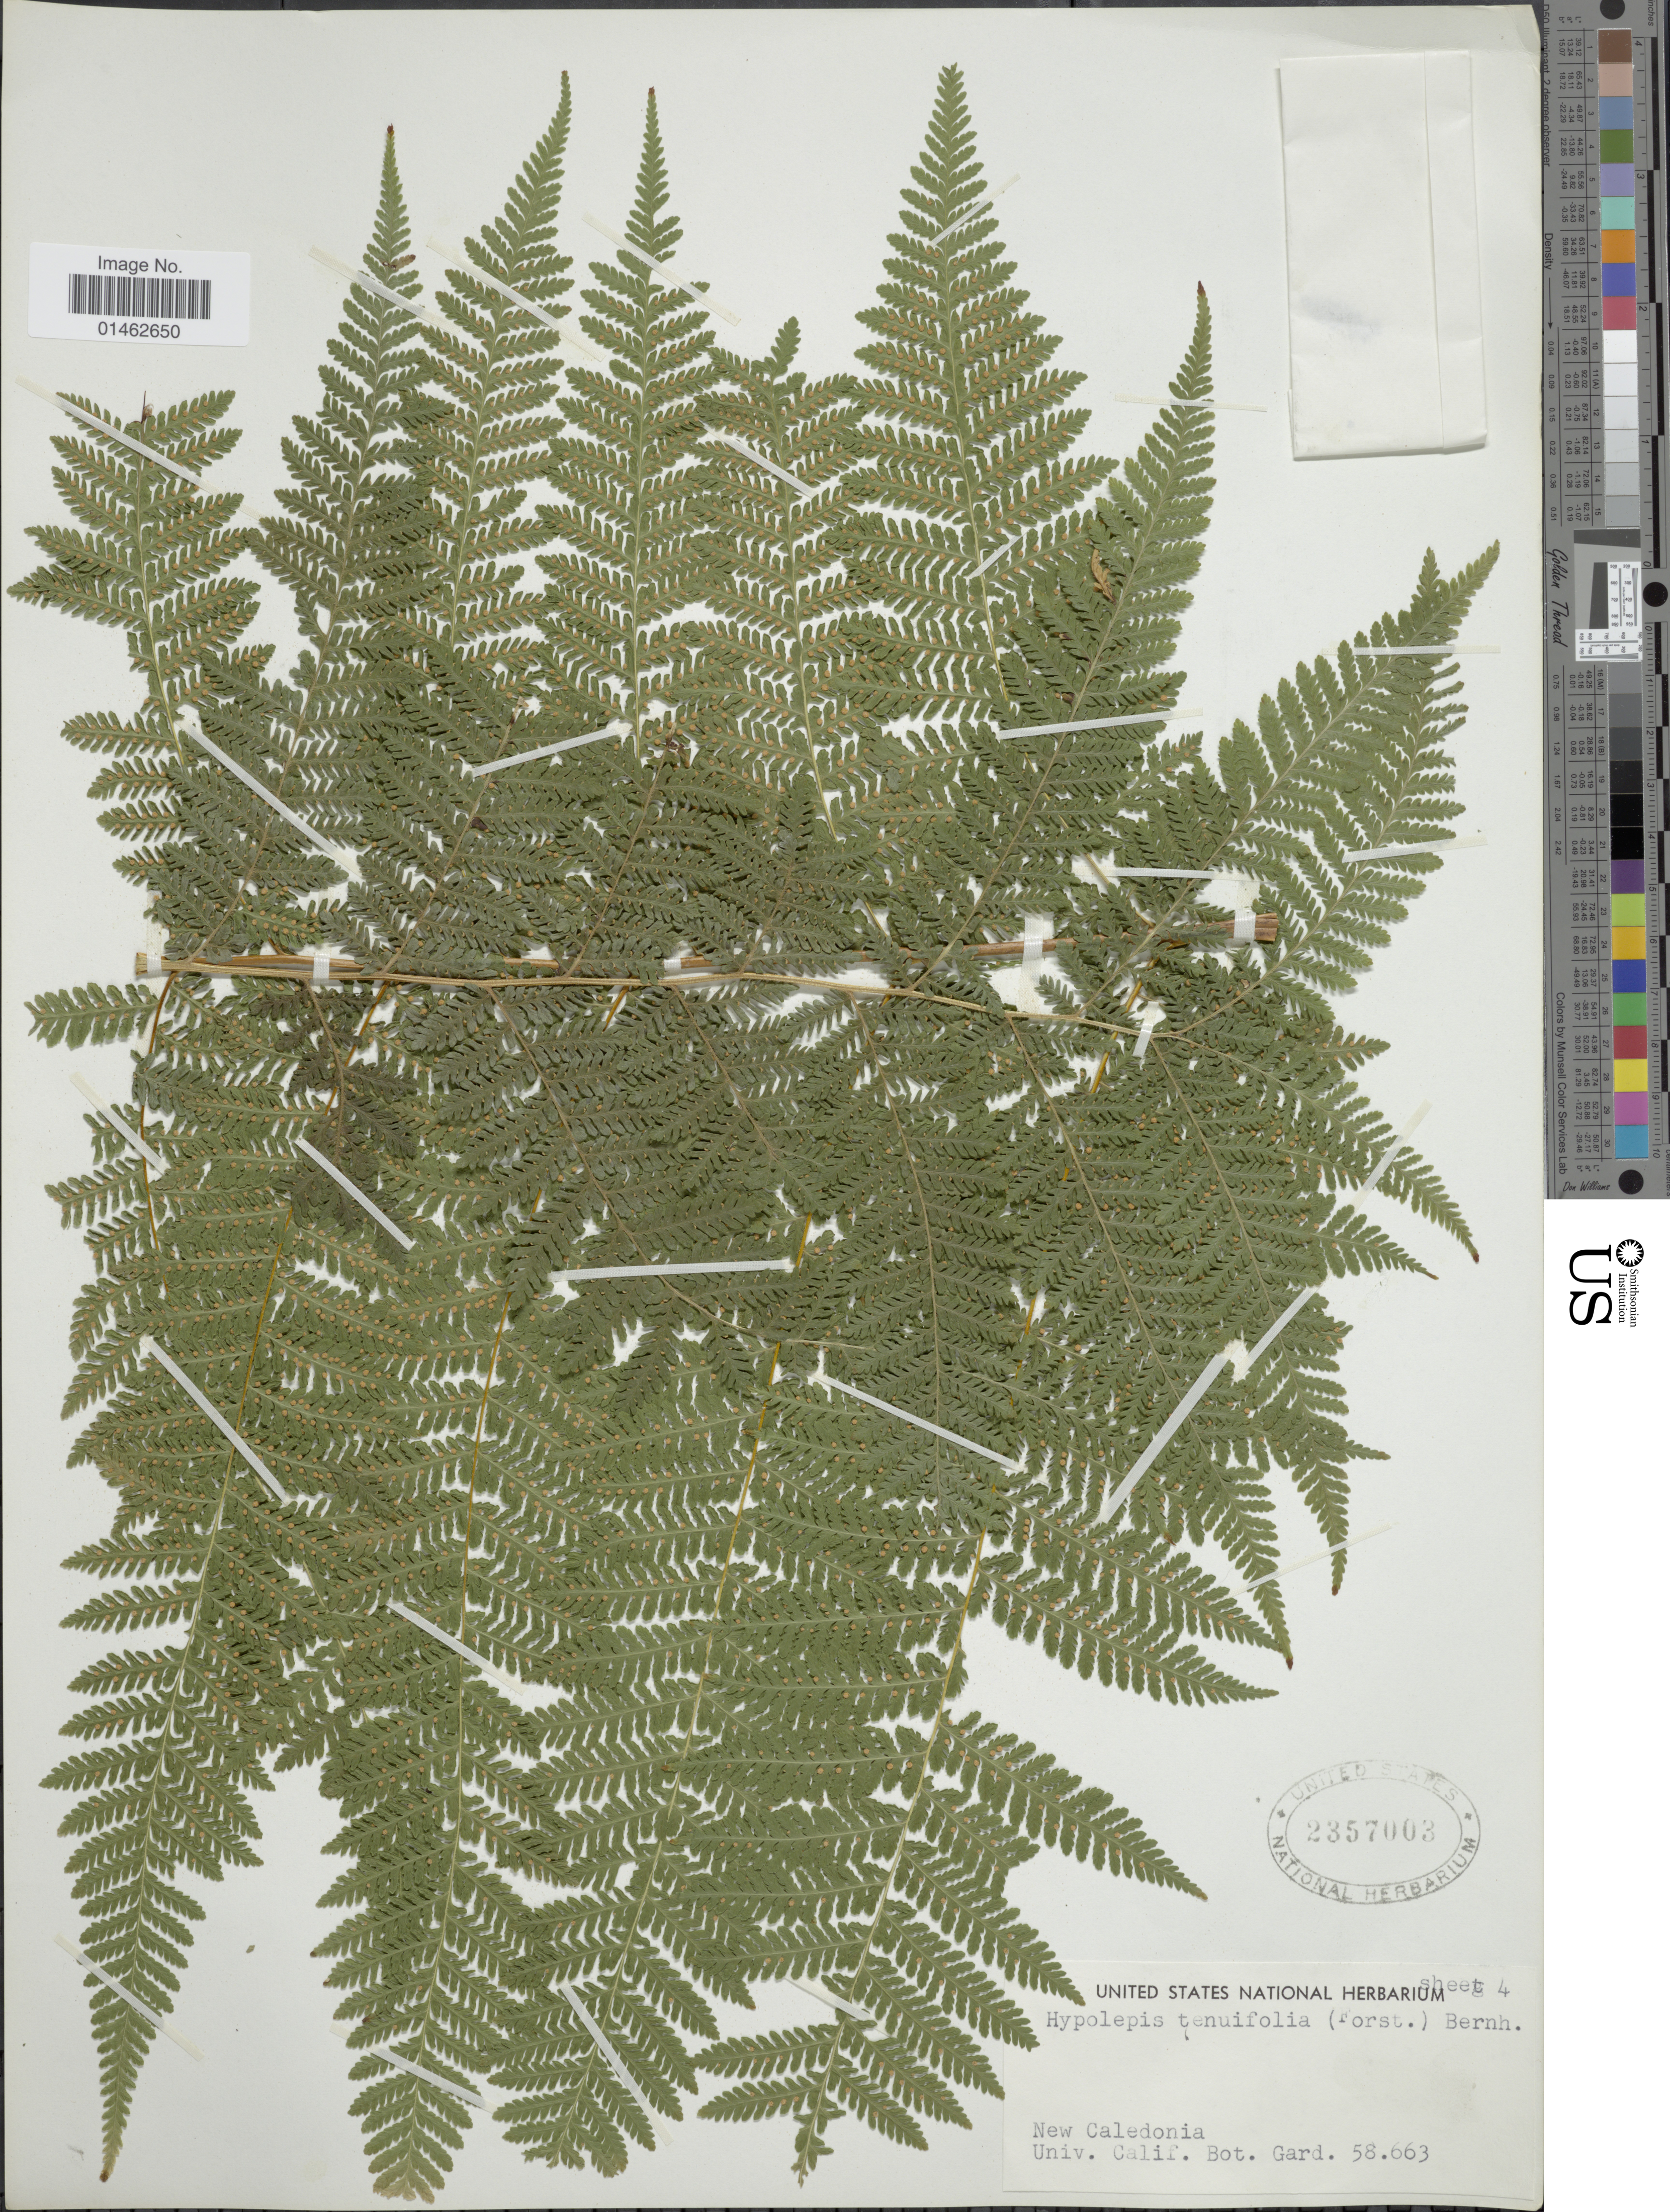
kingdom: Plantae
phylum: Tracheophyta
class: Polypodiopsida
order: Polypodiales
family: Dennstaedtiaceae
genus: Hypolepis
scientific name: Hypolepis tenuifolia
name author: (G. Forst.) Bernh.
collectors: Univ. Calif. Bot. Gard.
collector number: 58663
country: New Caledonia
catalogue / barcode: US 2357003